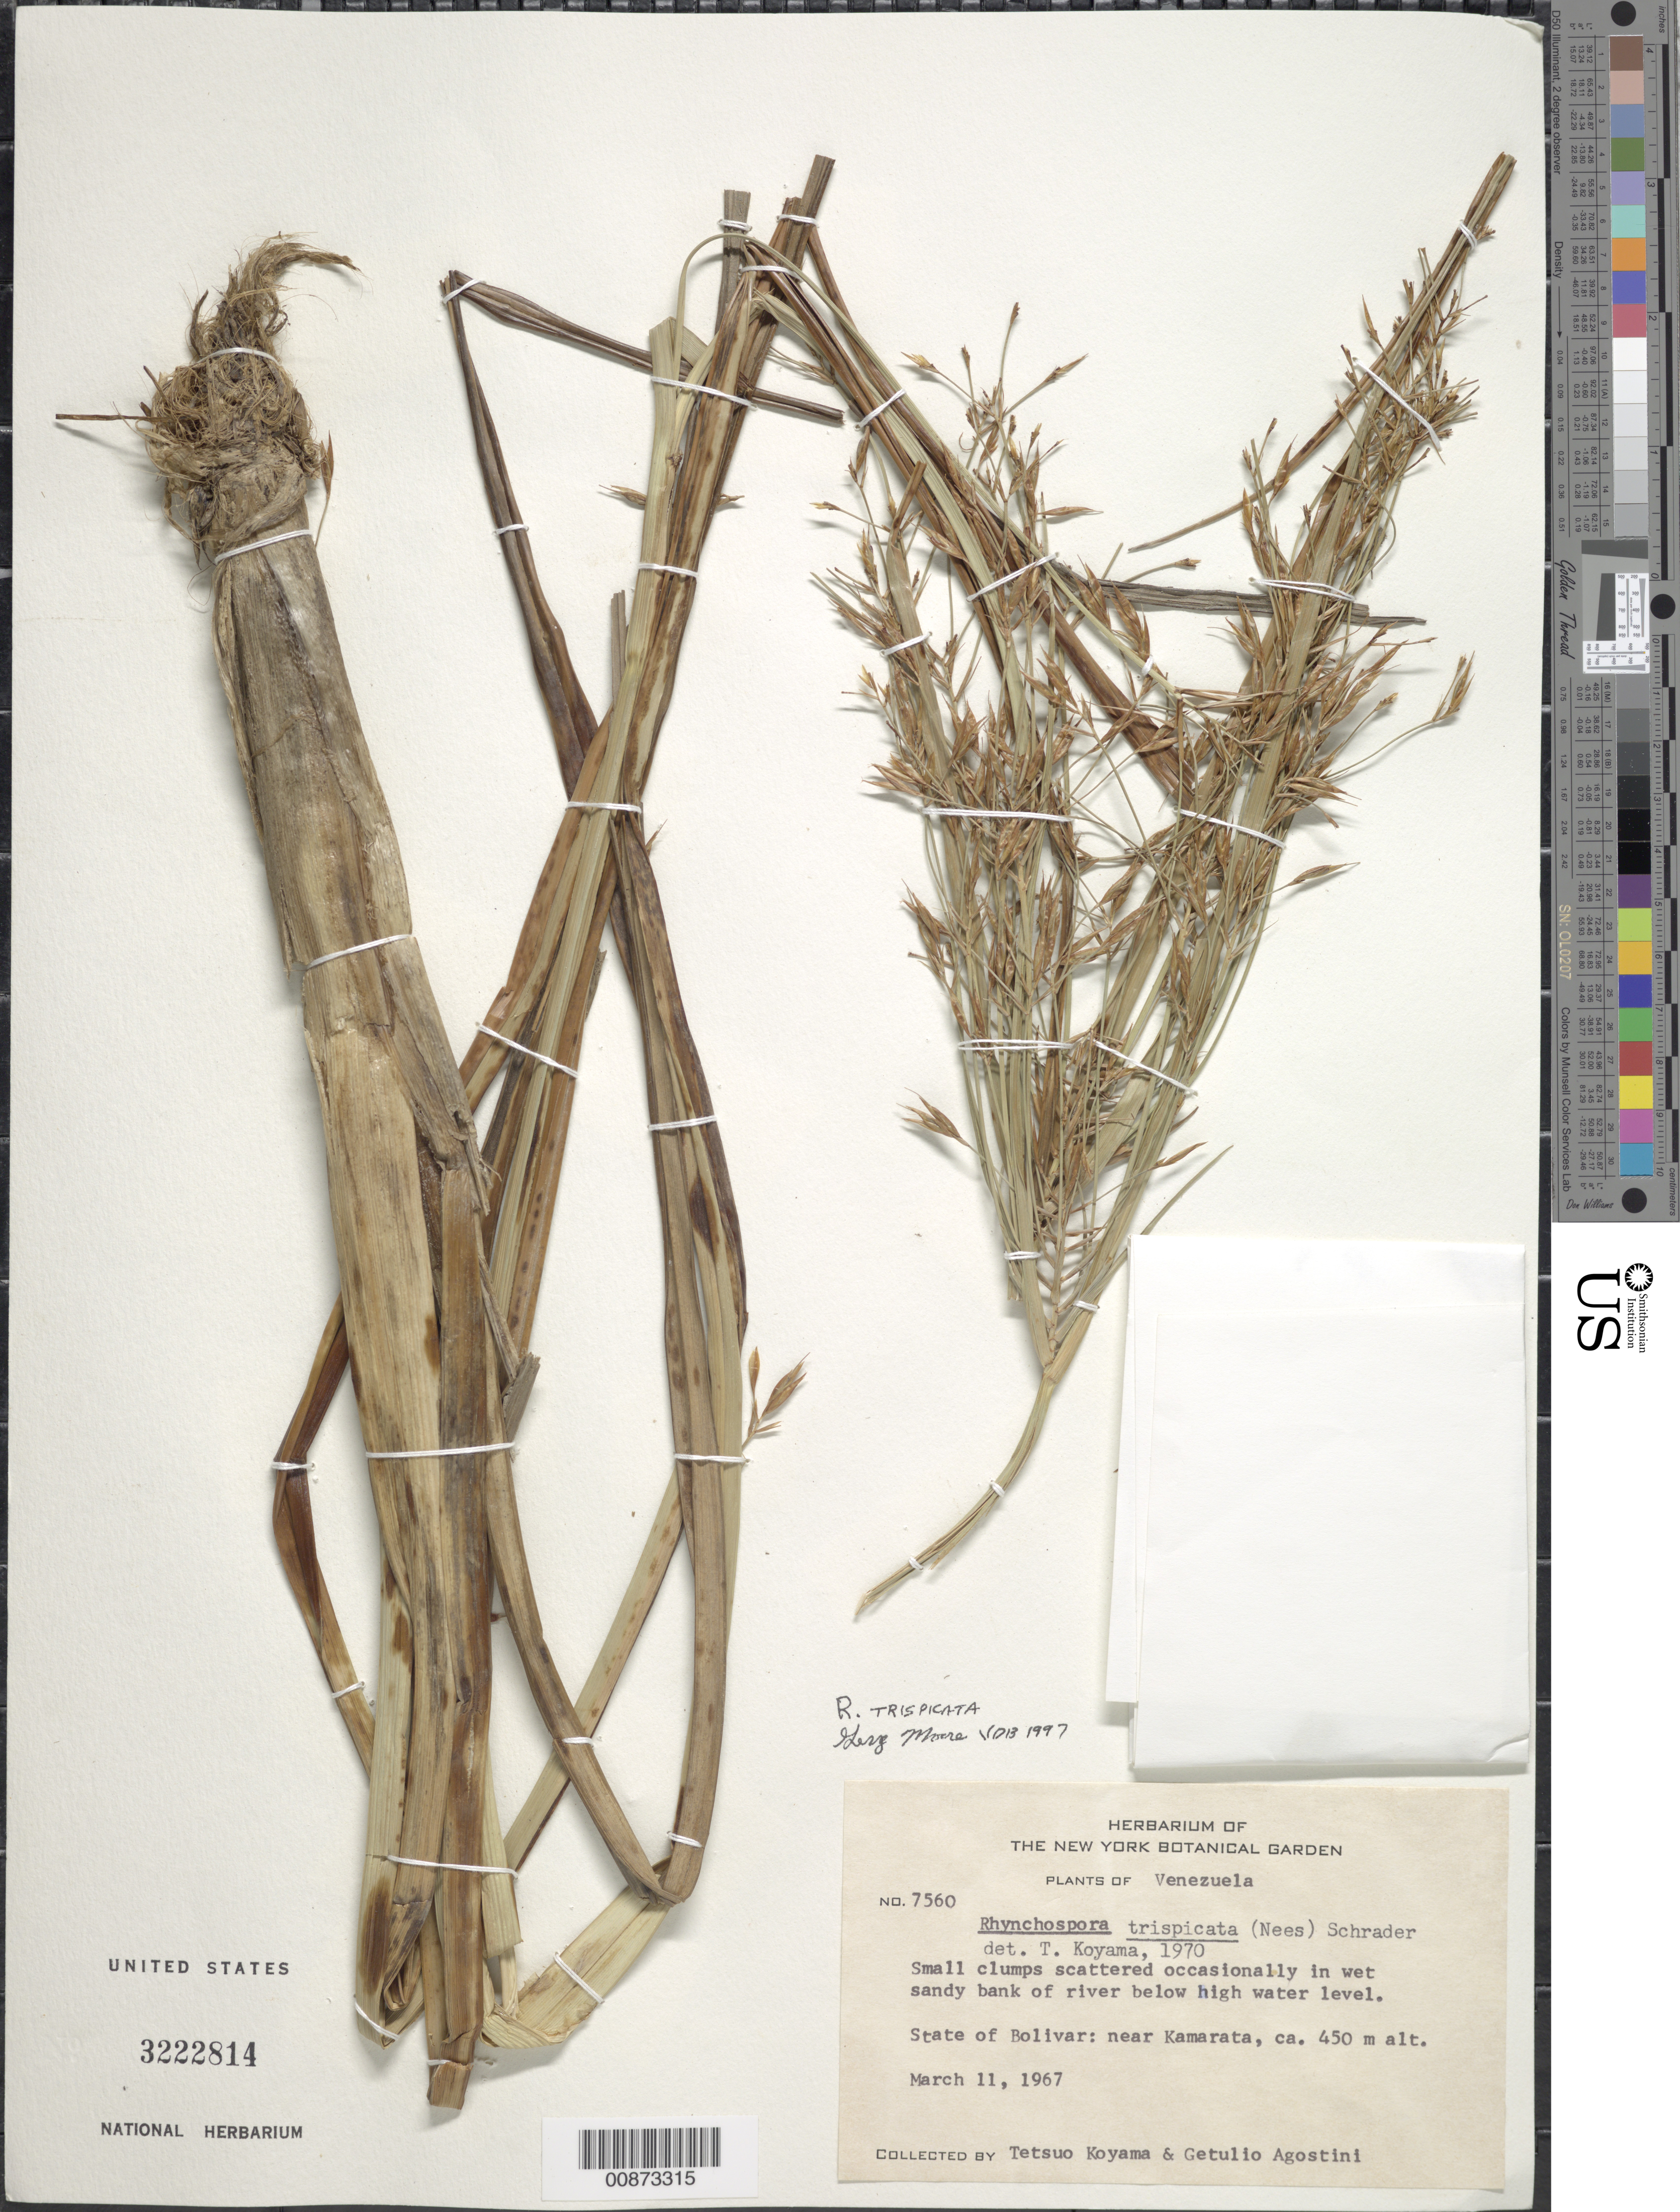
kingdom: Plantae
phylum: Tracheophyta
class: Liliopsida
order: Poales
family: Cyperaceae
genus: Rhynchospora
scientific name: Rhynchospora trispicata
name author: (Nees) Schrad. ex Steud.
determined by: Moore, G. T.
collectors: T. Koyama & G. Agostini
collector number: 7560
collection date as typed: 11-Mar-67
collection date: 1967-03-11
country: Venezuela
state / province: Bolívar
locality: La Gran Sabana, near Kamarata Mission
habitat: Wet sandy bank of river below high water level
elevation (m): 450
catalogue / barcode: US 3222814